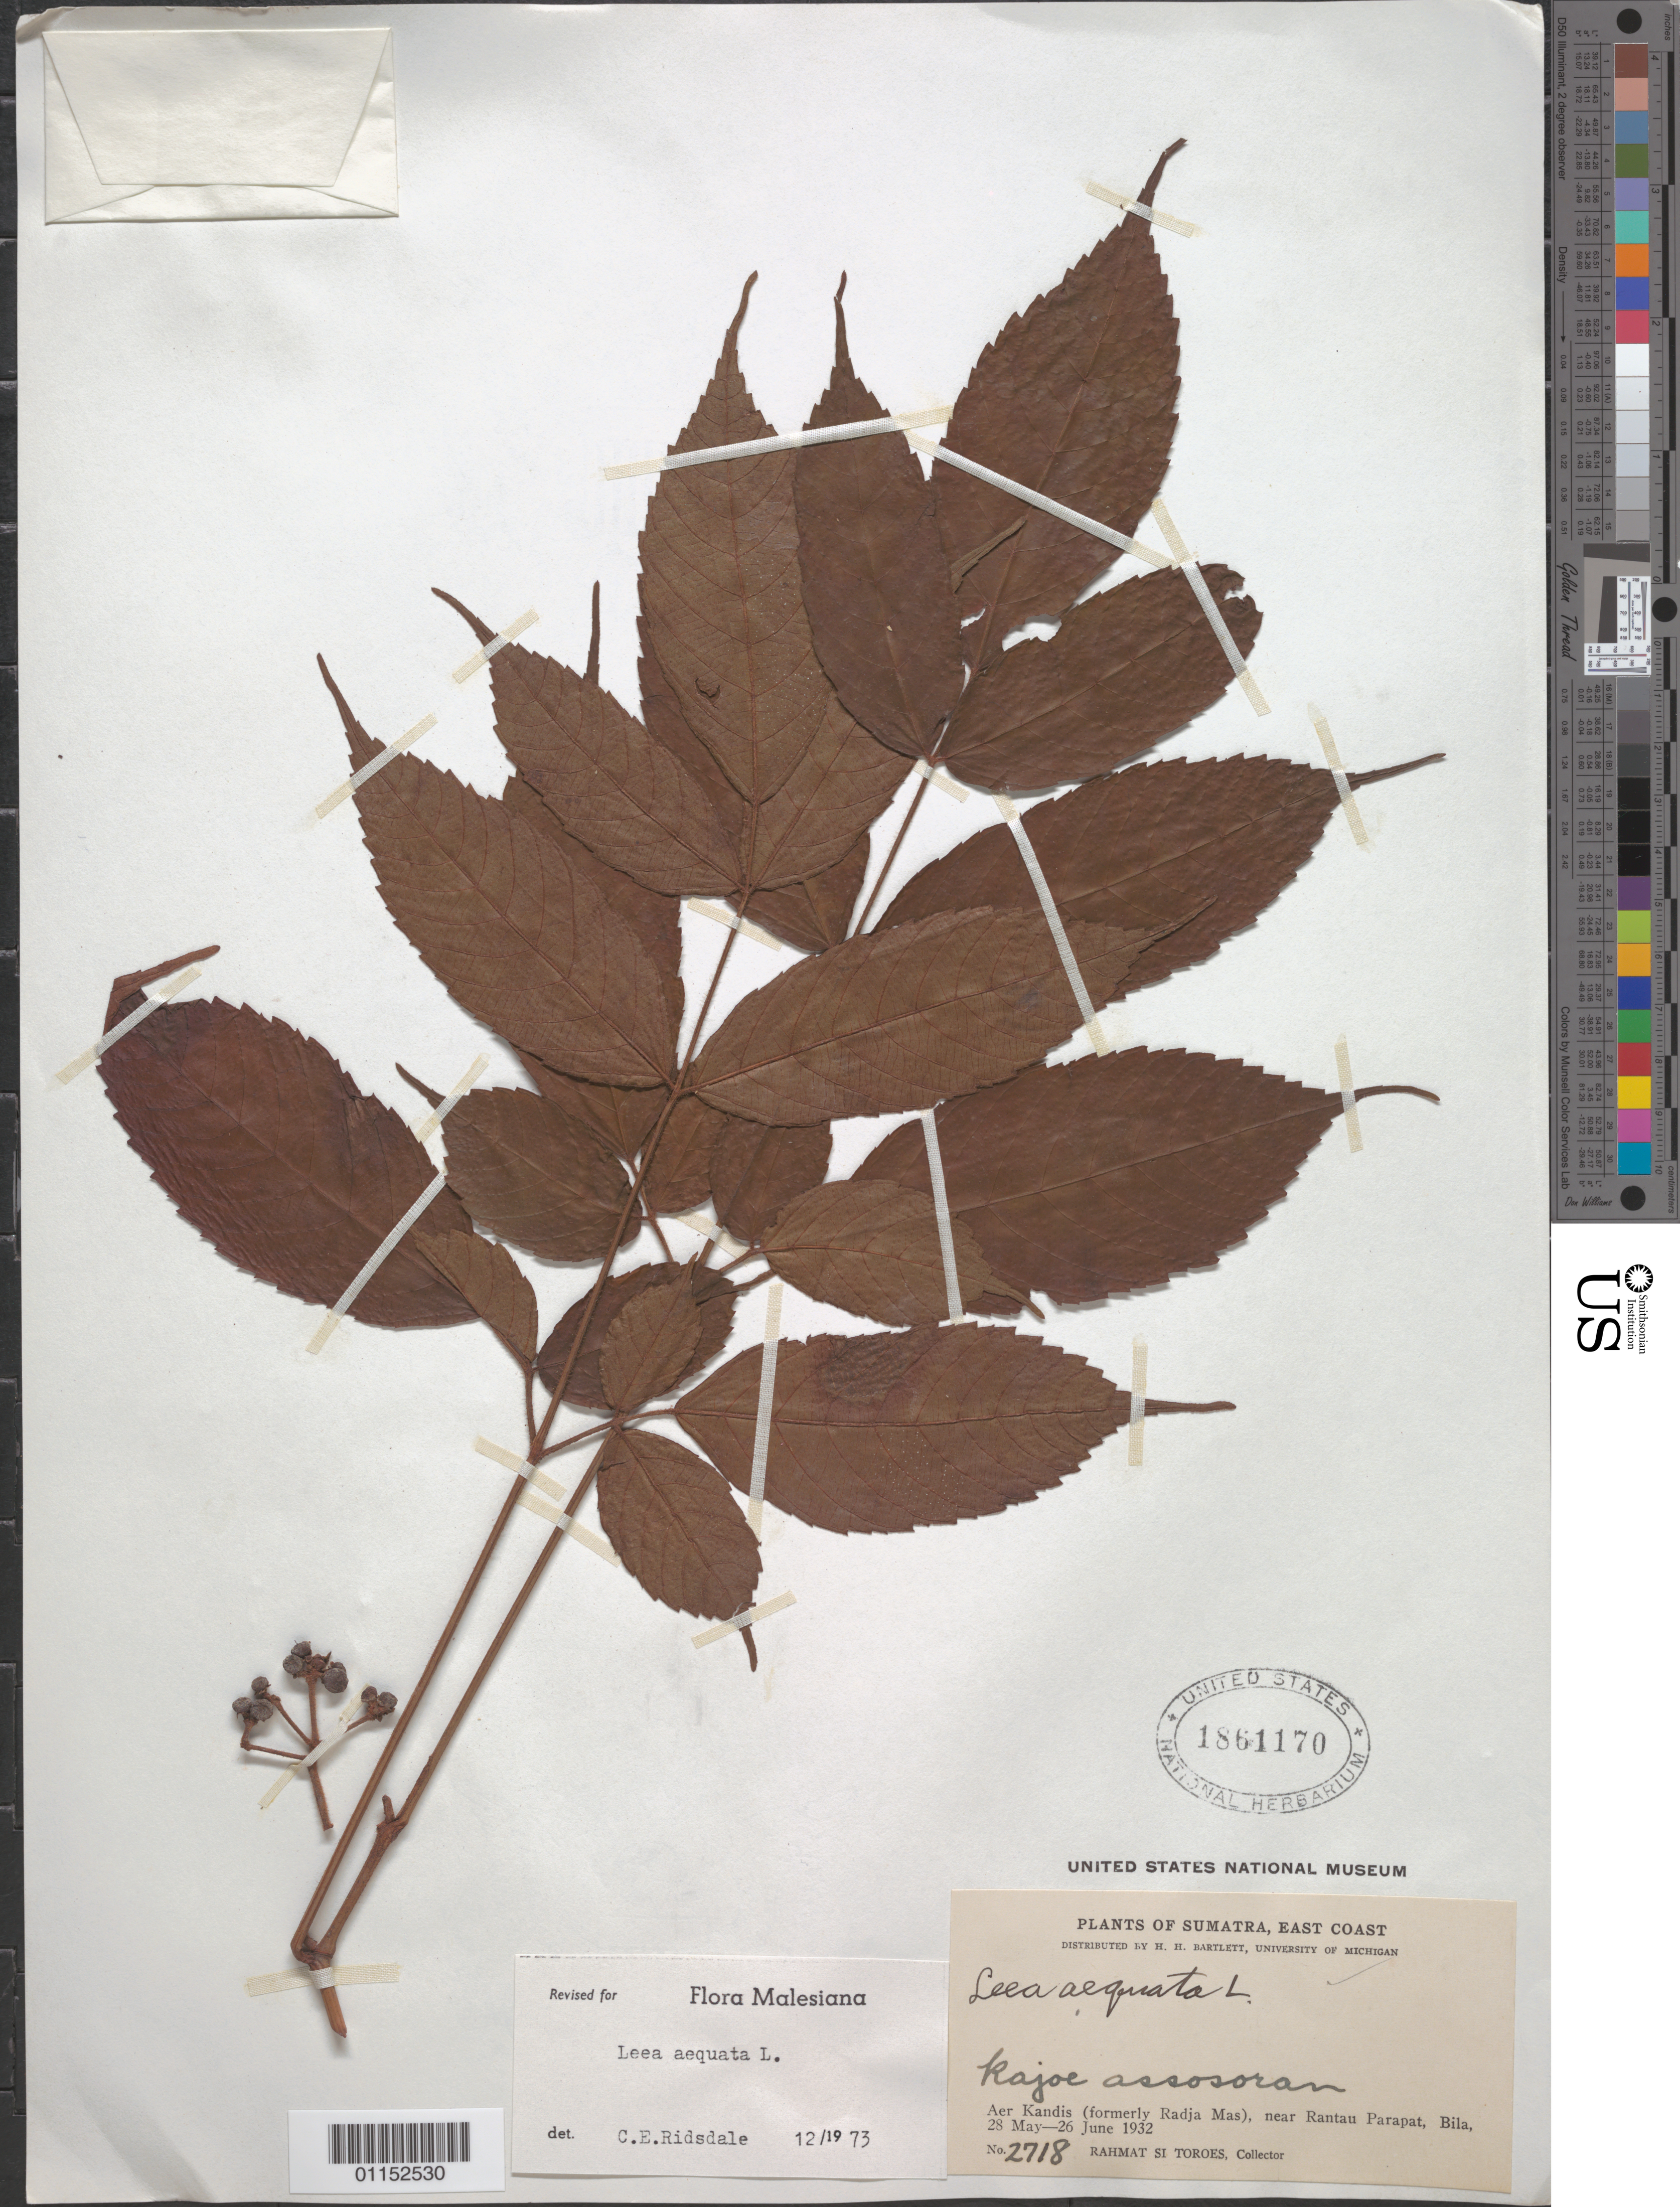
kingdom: Plantae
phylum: Tracheophyta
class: Magnoliopsida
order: Vitales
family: Vitaceae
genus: Leea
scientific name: Leea aequata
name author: L.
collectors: Rahmat Si Boeea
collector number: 2718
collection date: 1932-05-28/1932-06-26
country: Indonesia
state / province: Sumatra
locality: Aer Kandis (formerly Radja Mas), near Rantau Parapat, Bila.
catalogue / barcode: US 1861170